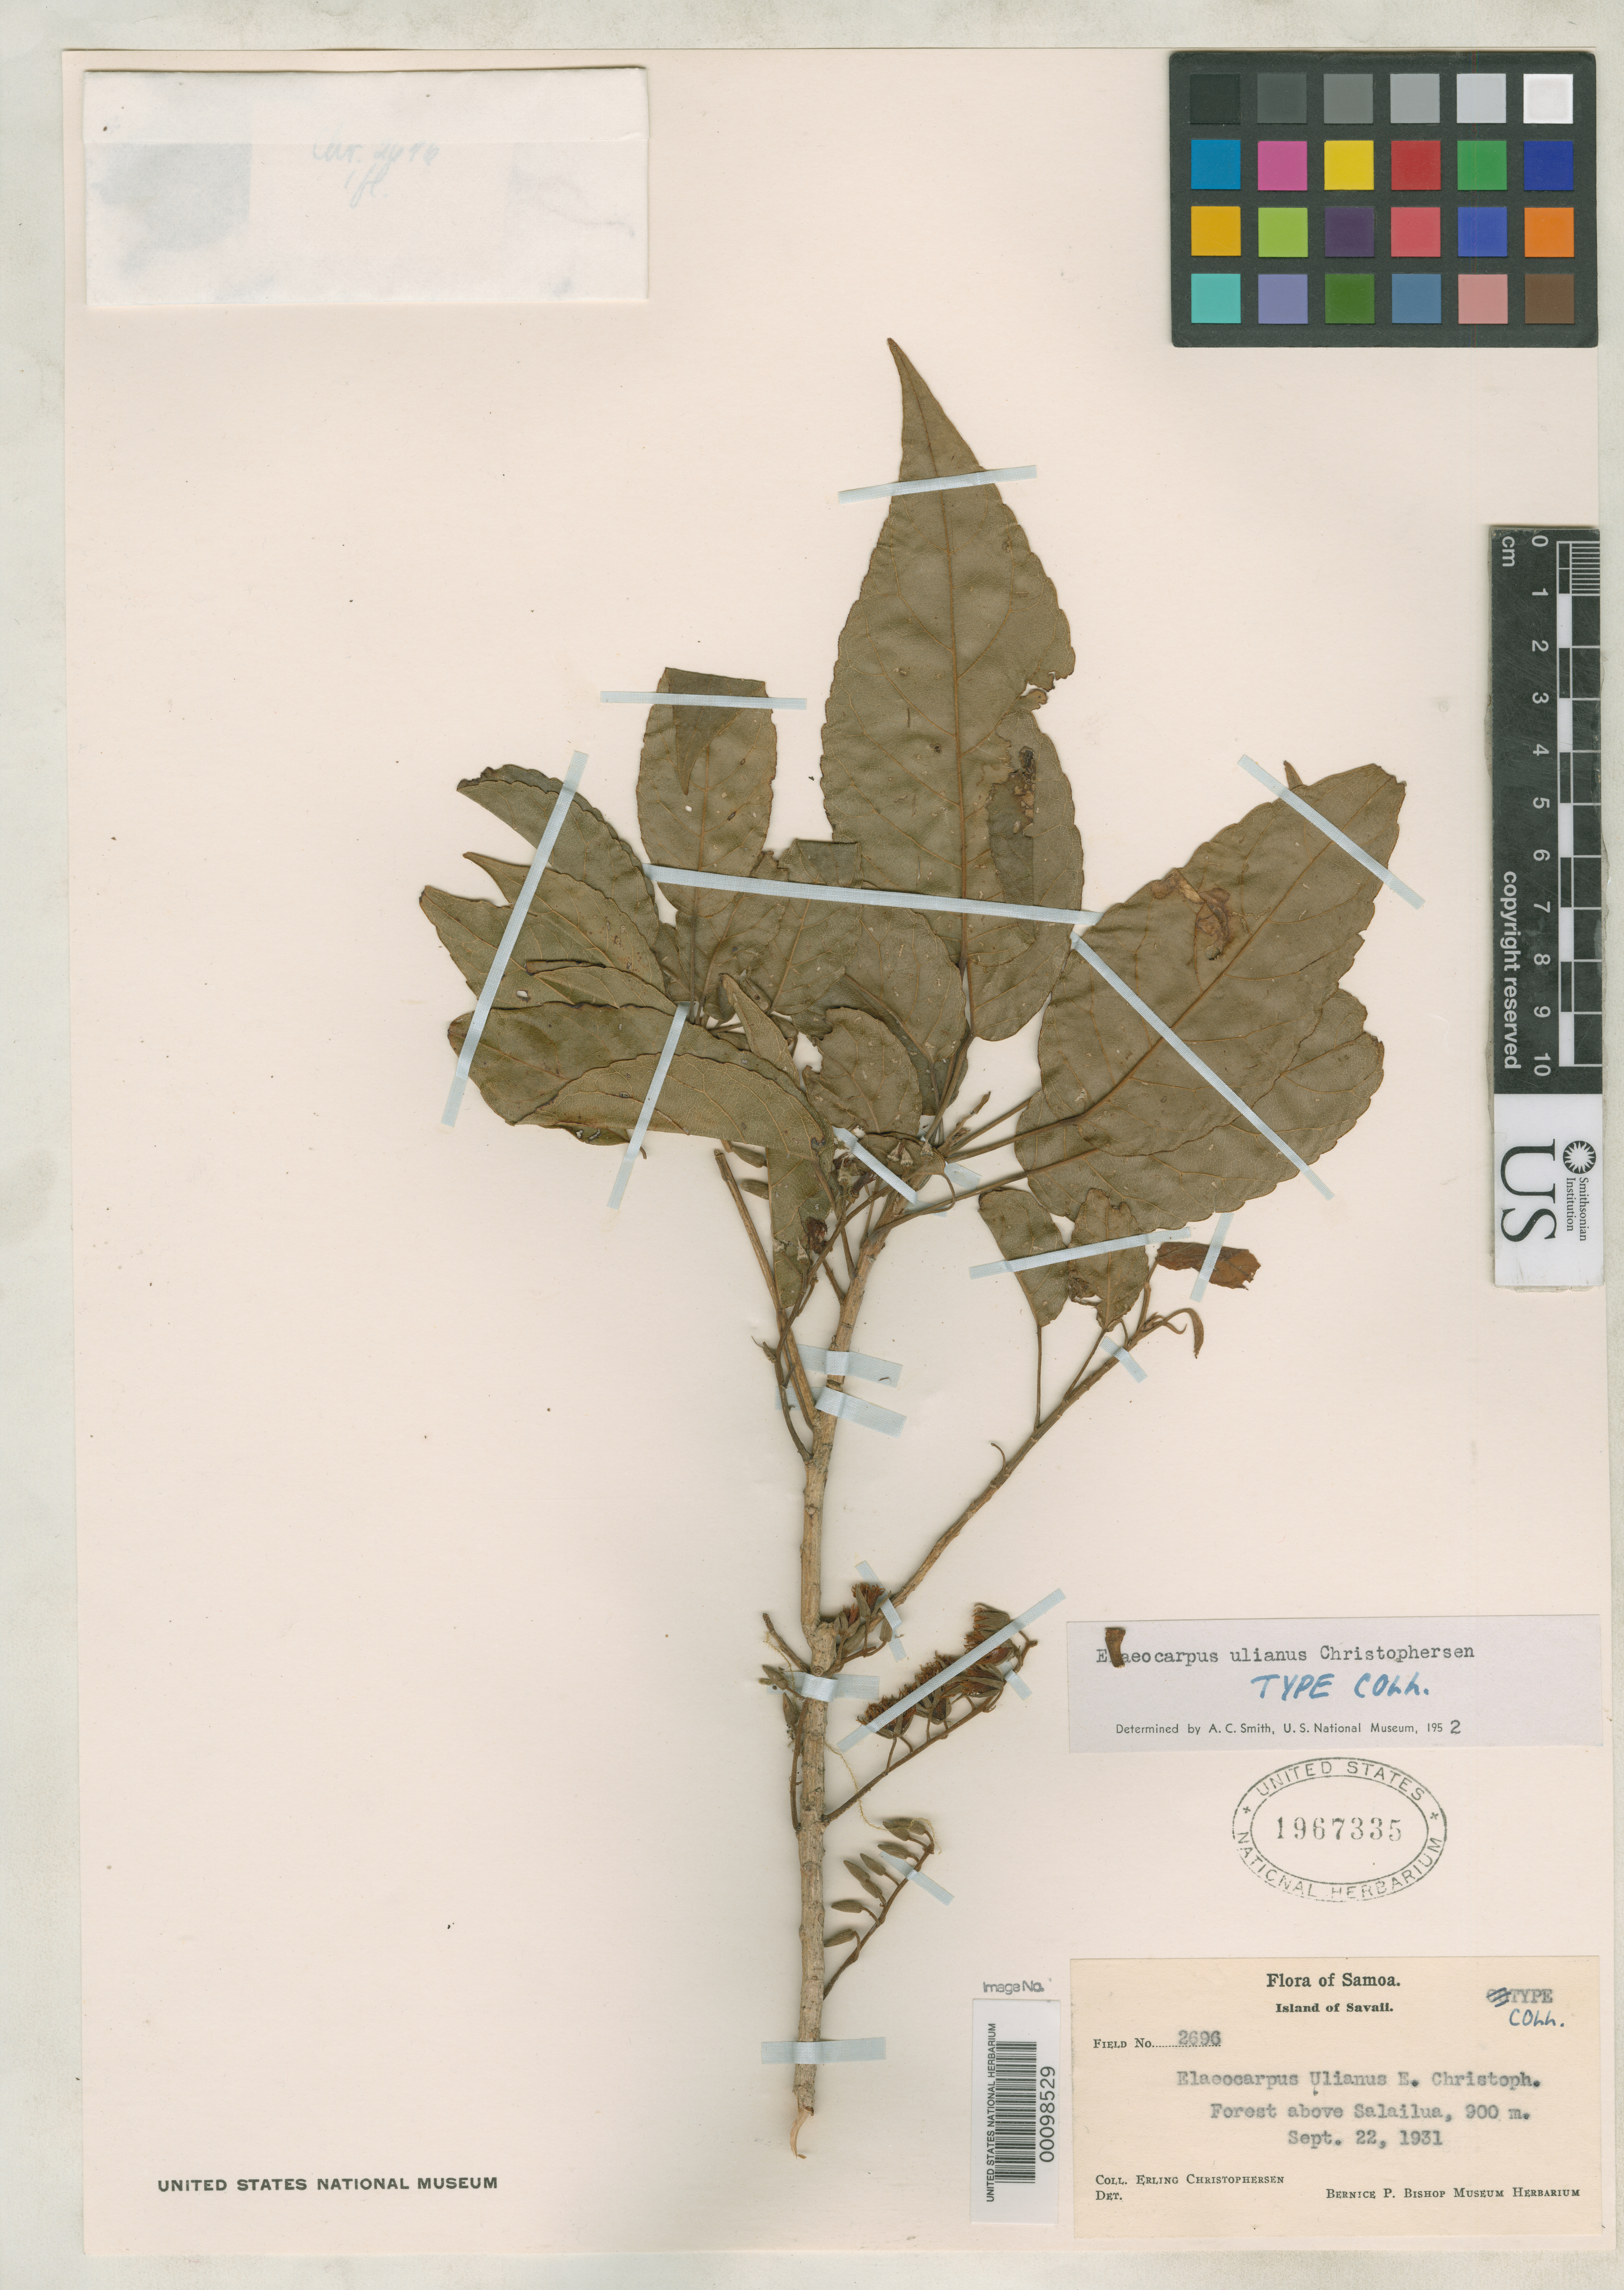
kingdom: Plantae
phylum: Tracheophyta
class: Magnoliopsida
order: Oxalidales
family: Elaeocarpaceae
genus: Elaeocarpus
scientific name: Elaeocarpus ulianus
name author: Christoph.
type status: Isotype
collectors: E. Christophersen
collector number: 2696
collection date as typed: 22 Sep 1931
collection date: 1931-09-22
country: Samoa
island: Savai'i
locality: Above Savaii. [Western Samoa]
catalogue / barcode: US 1967335